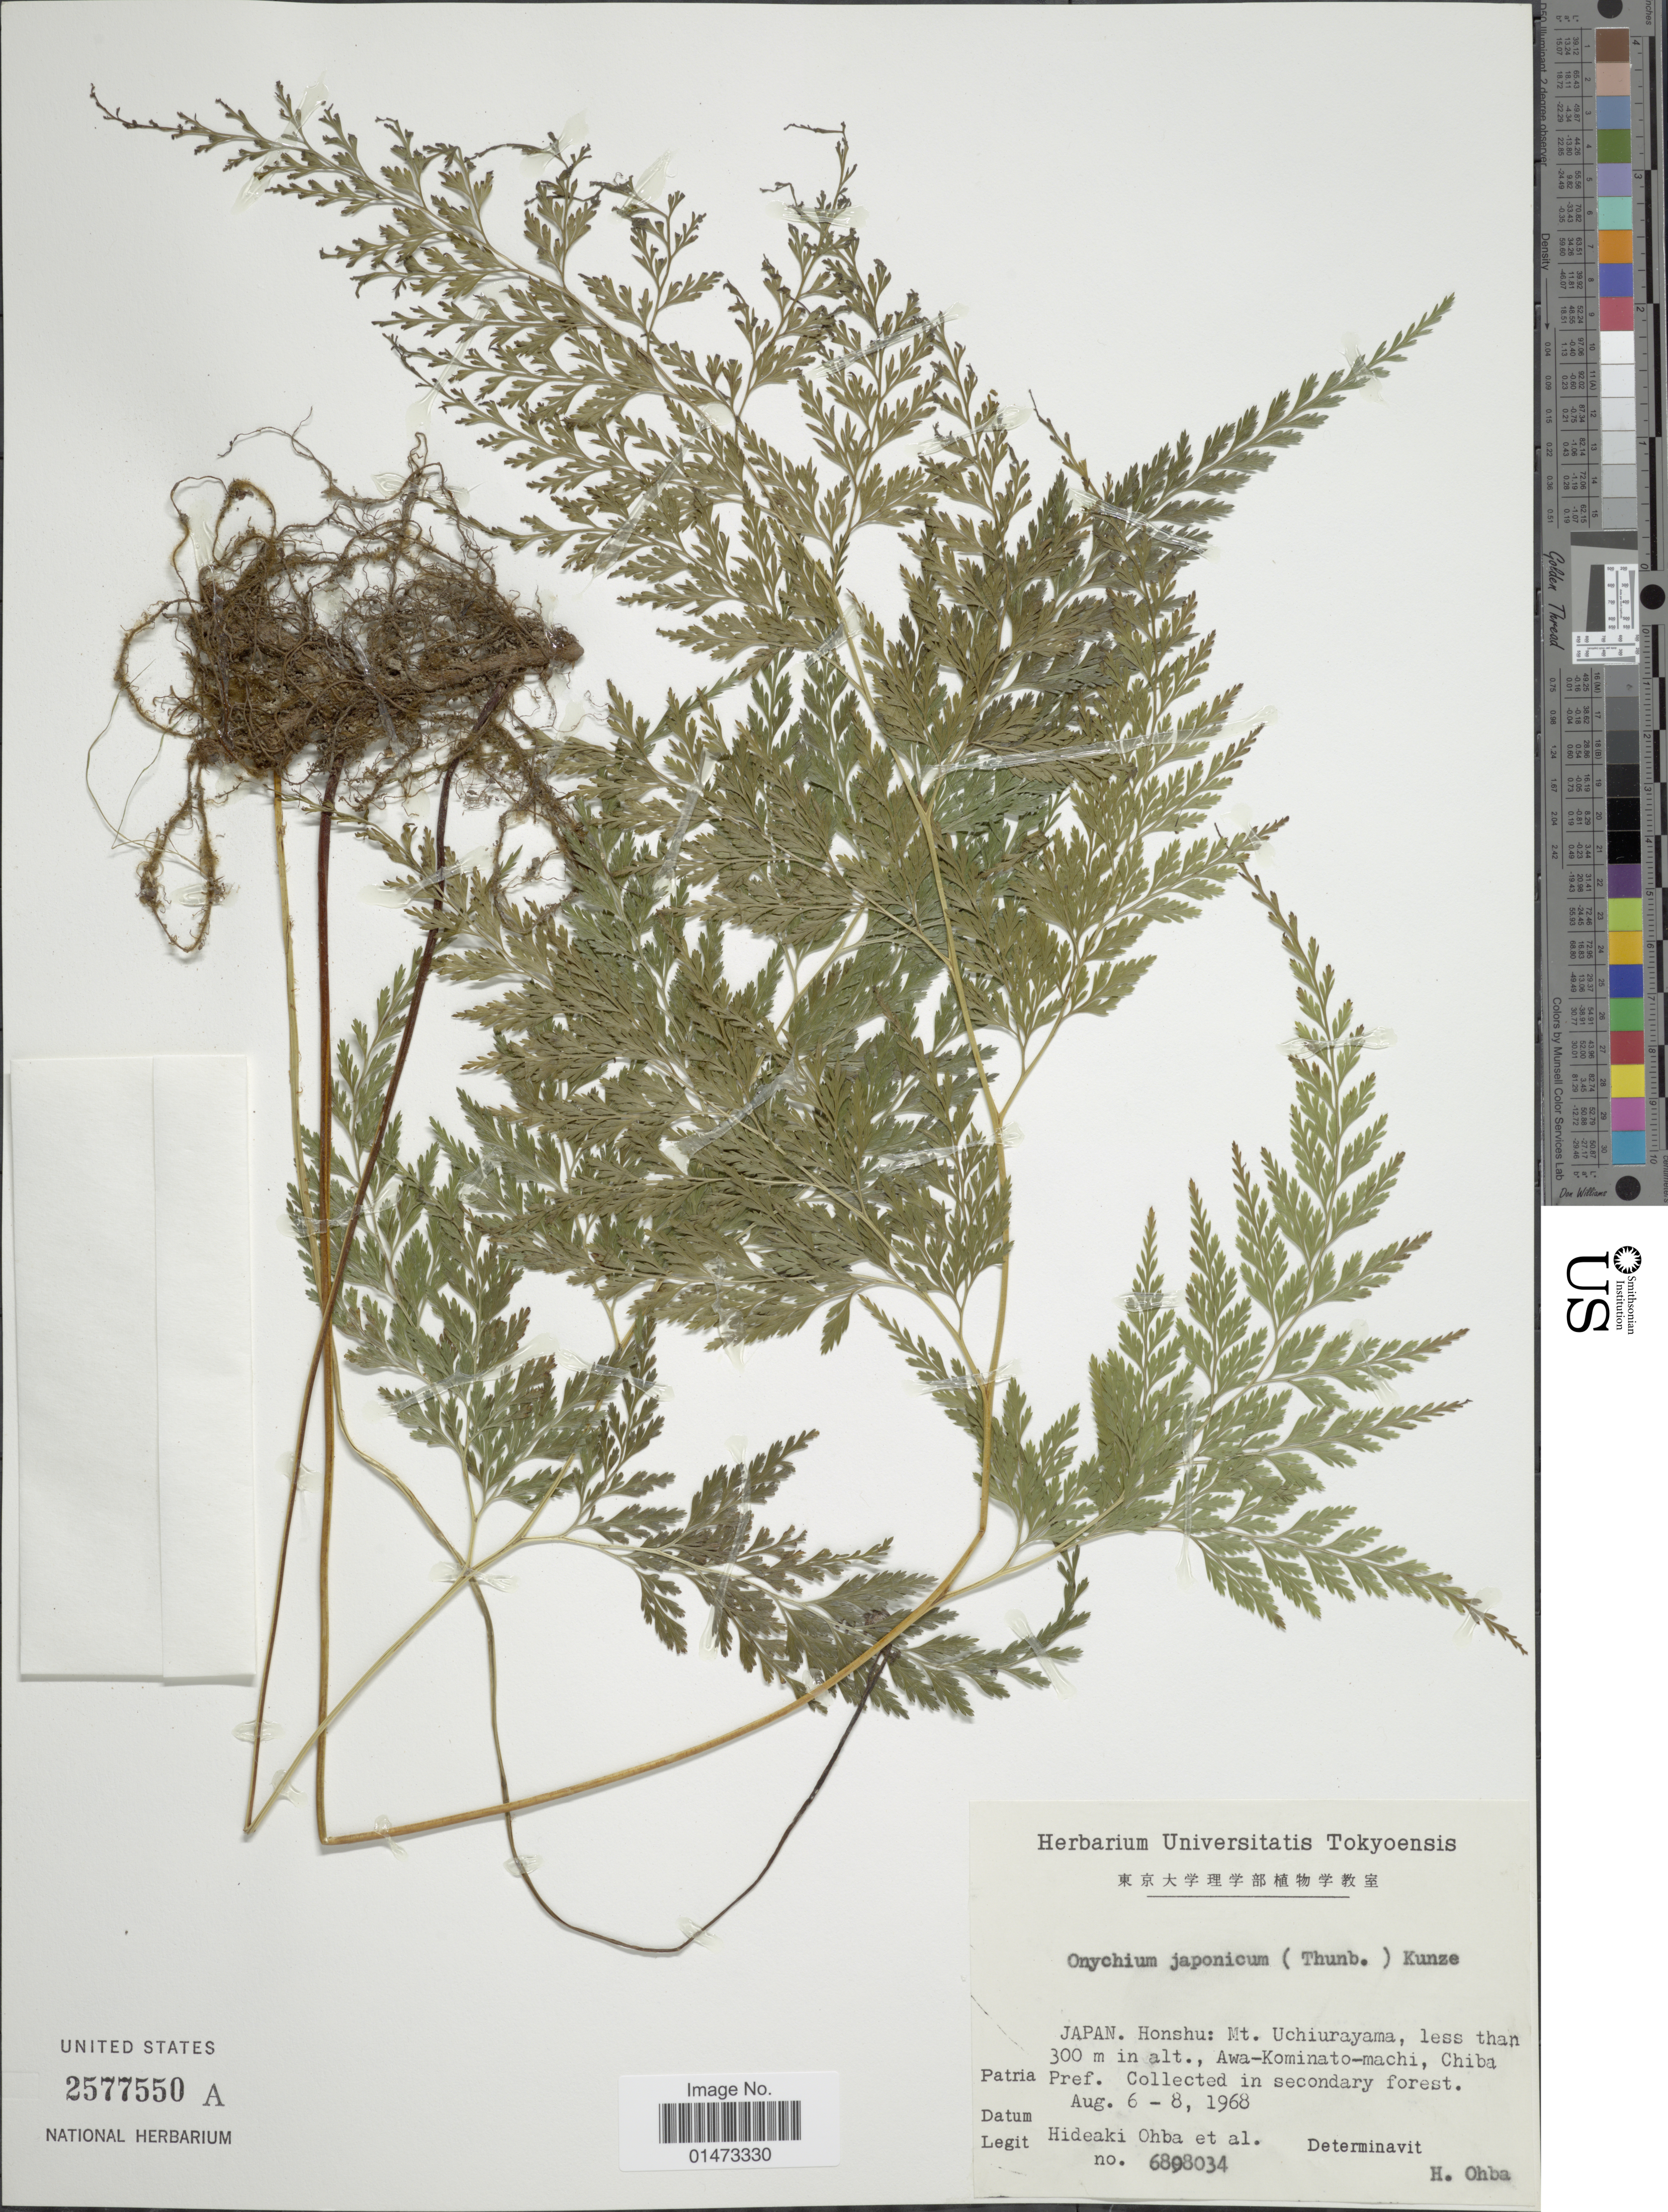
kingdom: Plantae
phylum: Tracheophyta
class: Polypodiopsida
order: Polypodiales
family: Pteridaceae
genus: Onychium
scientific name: Onychium japonicum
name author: (Thunb.) Kunze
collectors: H. Ohba & et al.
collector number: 6898034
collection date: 1968-08-06/1968-08-08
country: Japan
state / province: Tiba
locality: Honshu: Mt. Uchiurayama, Awa-Kominato-machi, Chiba Pref.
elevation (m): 300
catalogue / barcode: US 2577550A